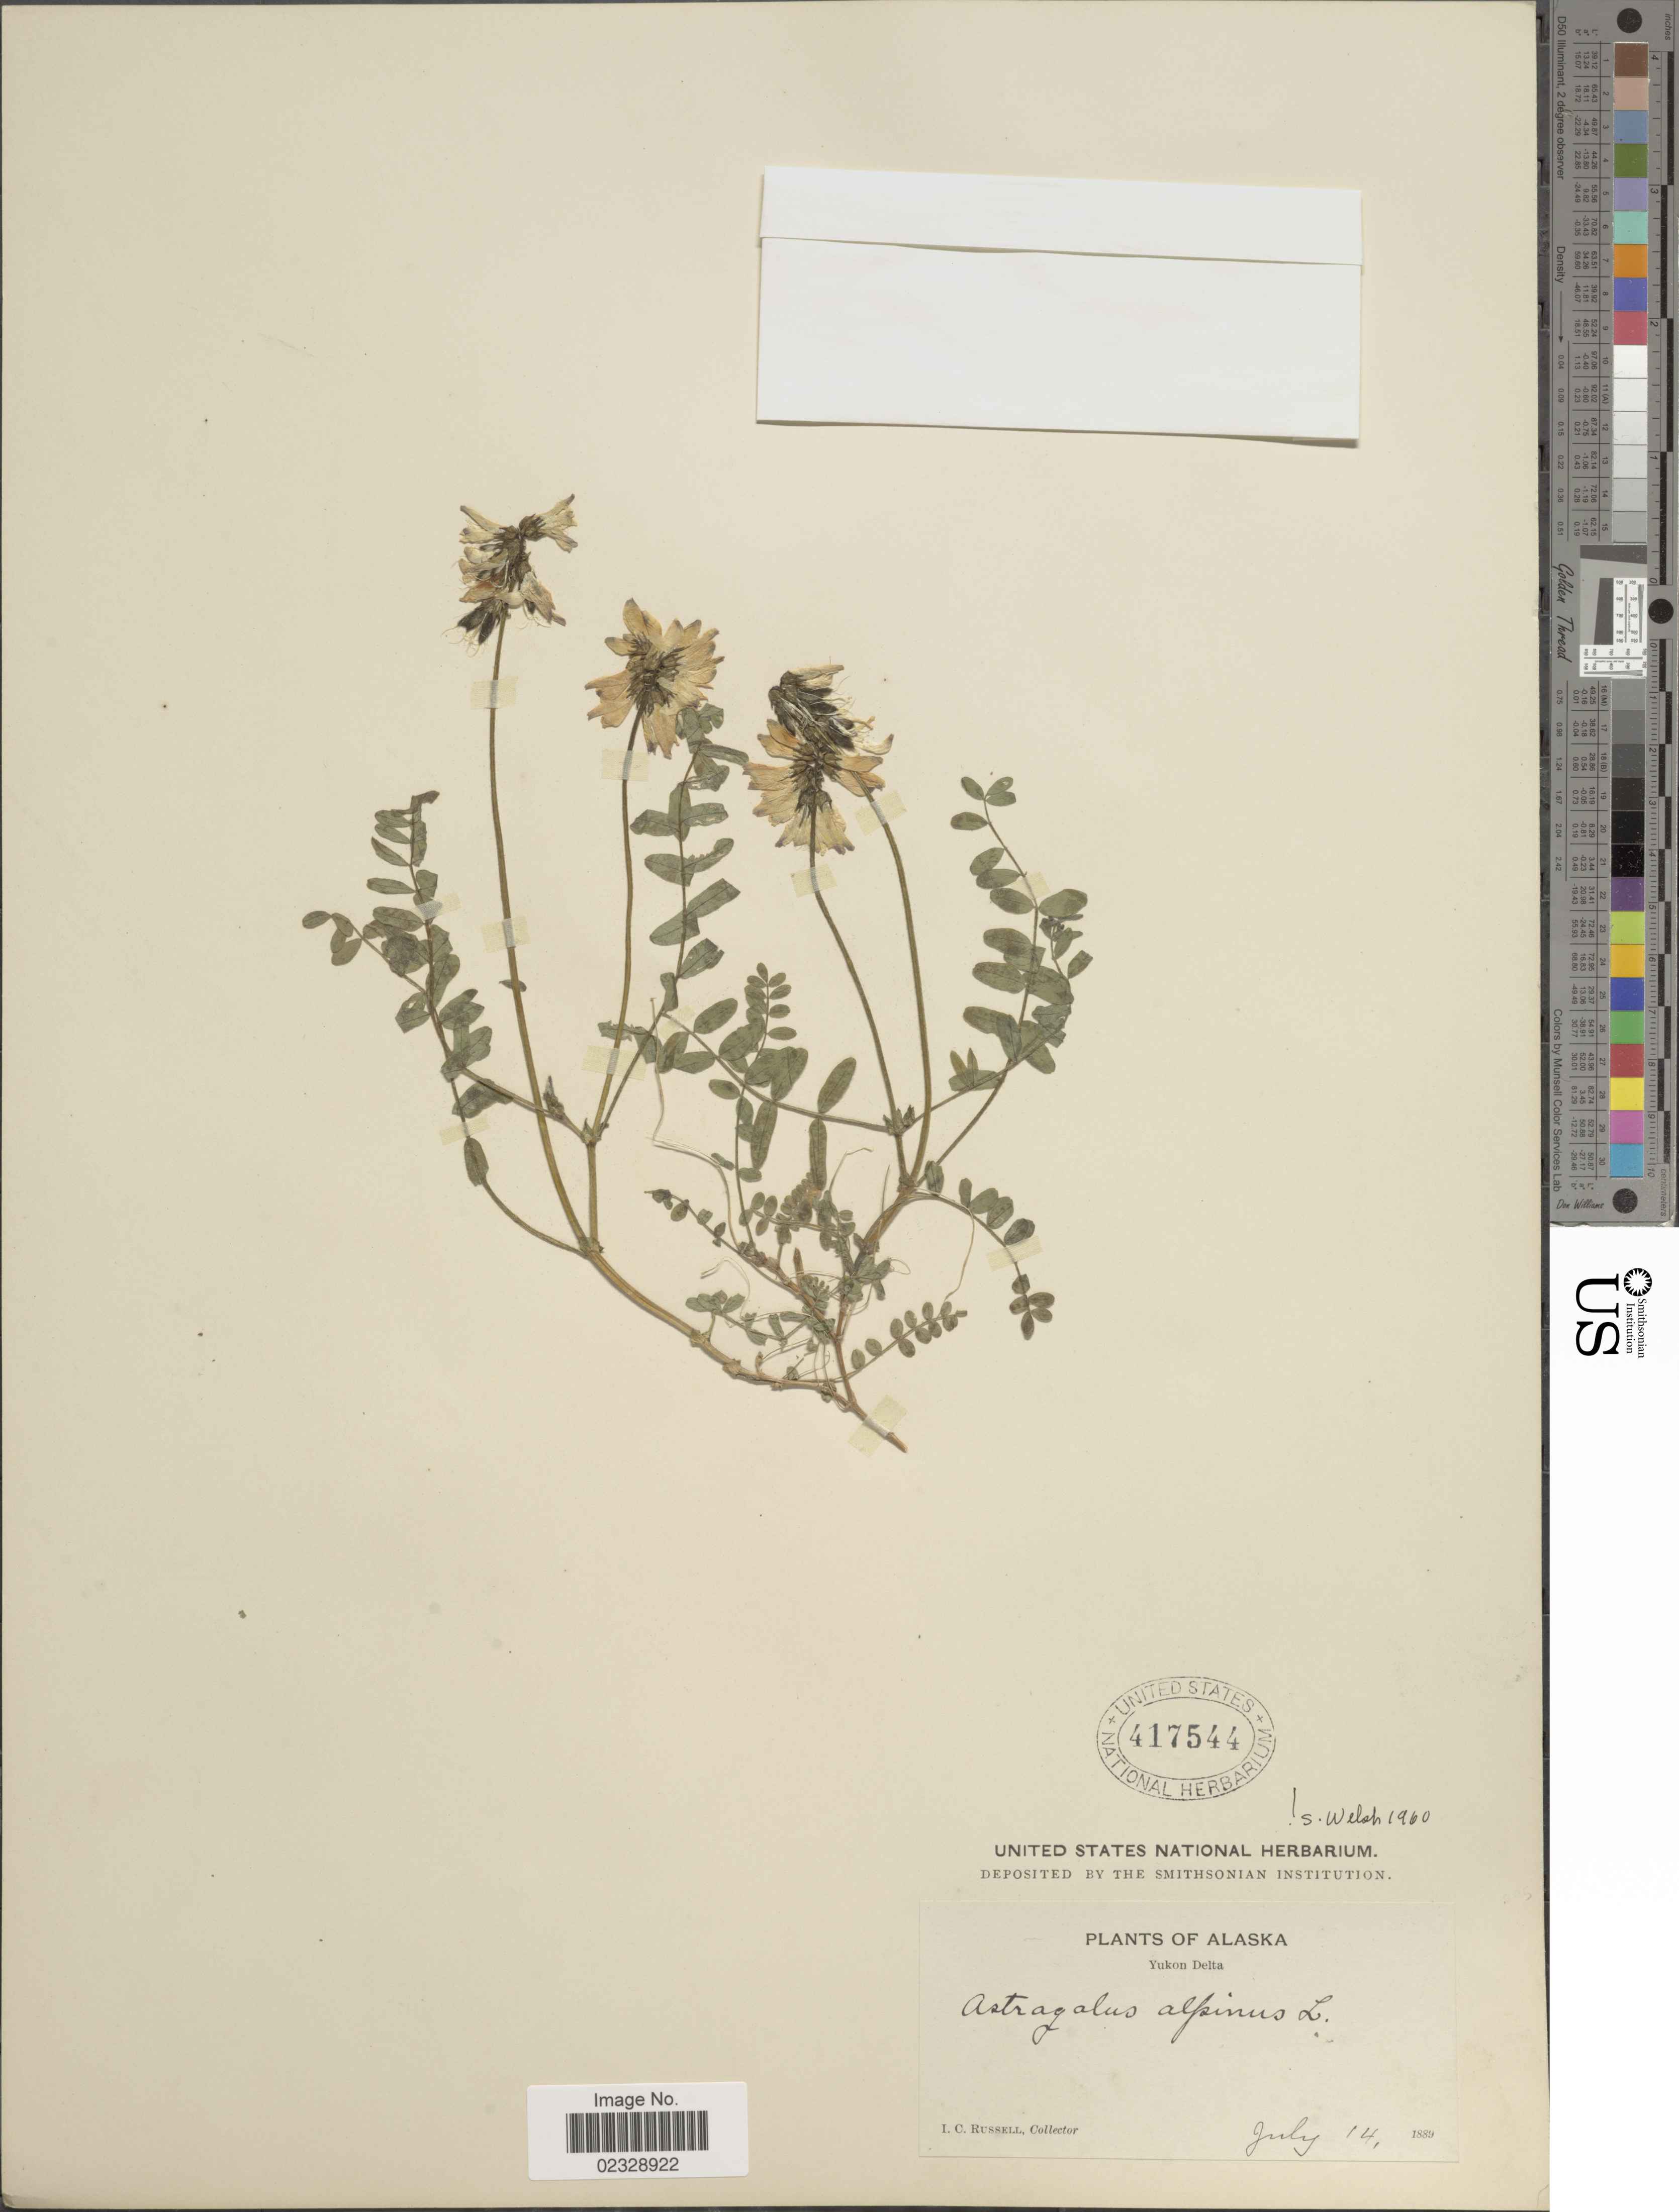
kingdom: Plantae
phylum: Tracheophyta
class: Magnoliopsida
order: Fabales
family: Fabaceae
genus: Astragalus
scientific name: Astragalus alpinus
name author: L.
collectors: I. C. Russell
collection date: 1889-07-14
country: United States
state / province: Alaska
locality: Yukon DeltA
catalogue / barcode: US 417544